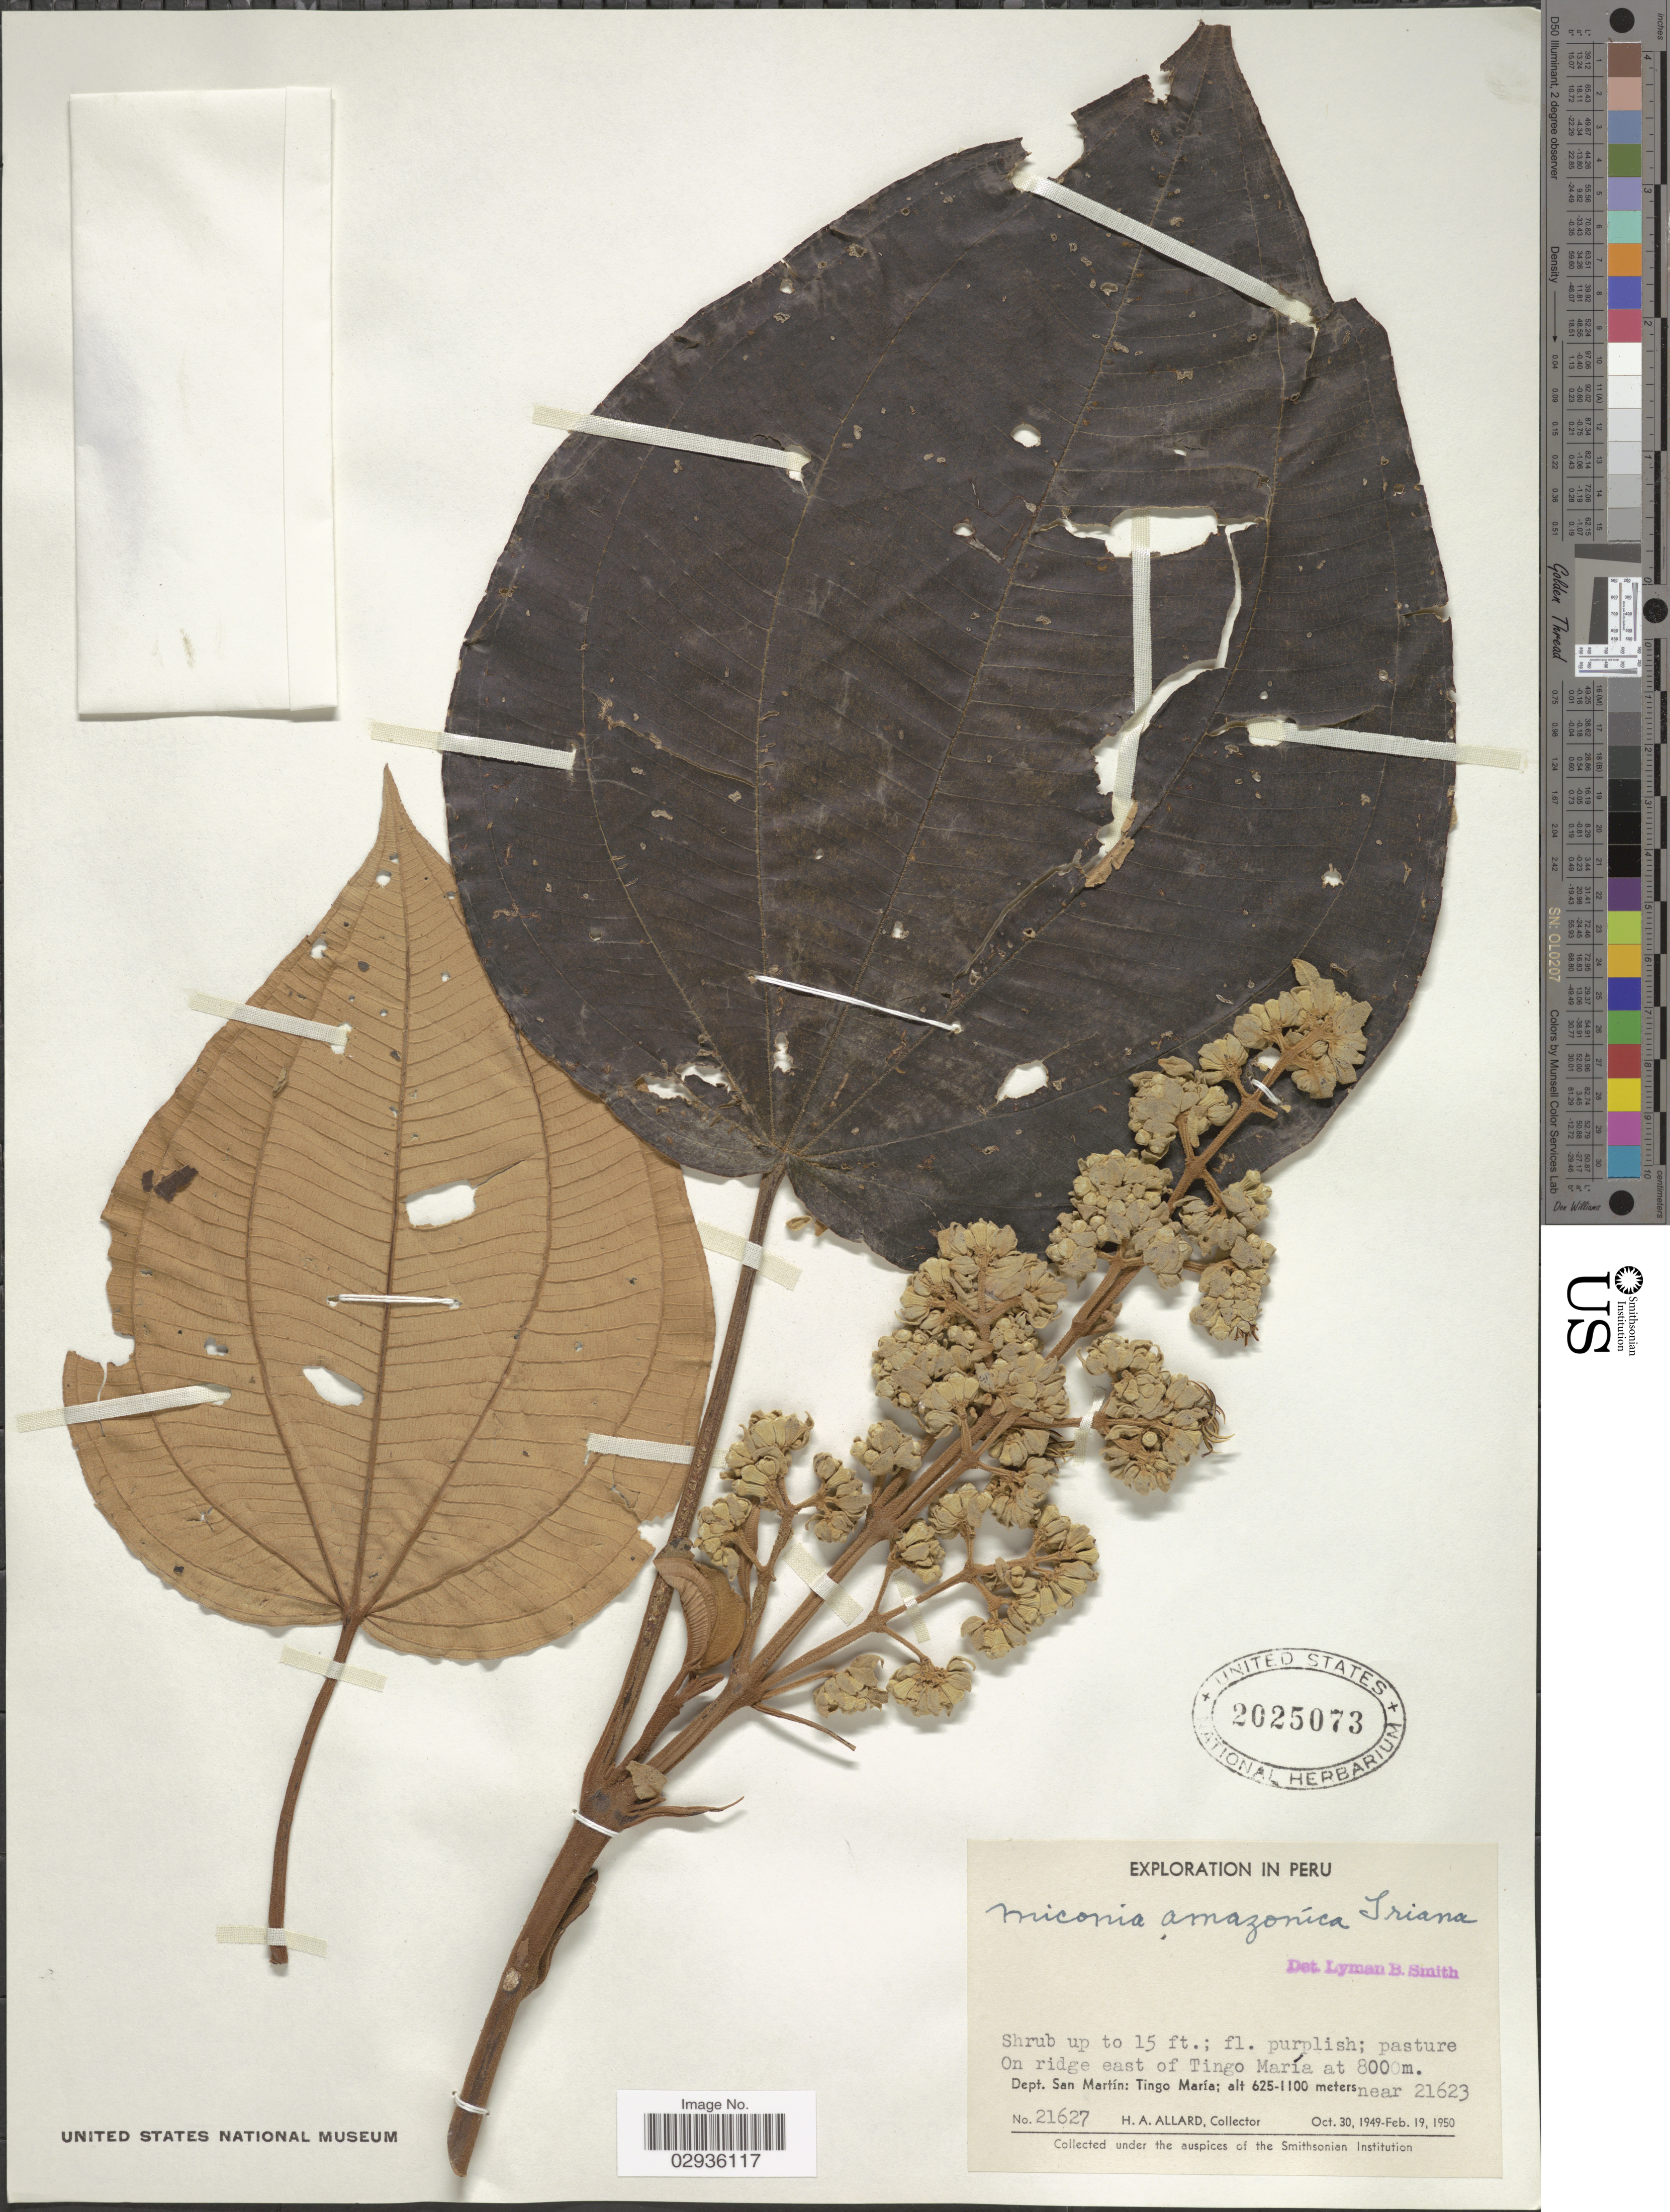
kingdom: Plantae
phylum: Tracheophyta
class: Magnoliopsida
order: Myrtales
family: Melastomataceae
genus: Miconia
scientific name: Miconia amazonica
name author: Triana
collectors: H. A. Allard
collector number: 21627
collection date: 1949-10-30/1950-02-19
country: Peru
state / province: San Martín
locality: On ridge east of Tingo María. Dept. San Martín: Tingp María.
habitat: pasture on ridge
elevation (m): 800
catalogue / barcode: US 2025073